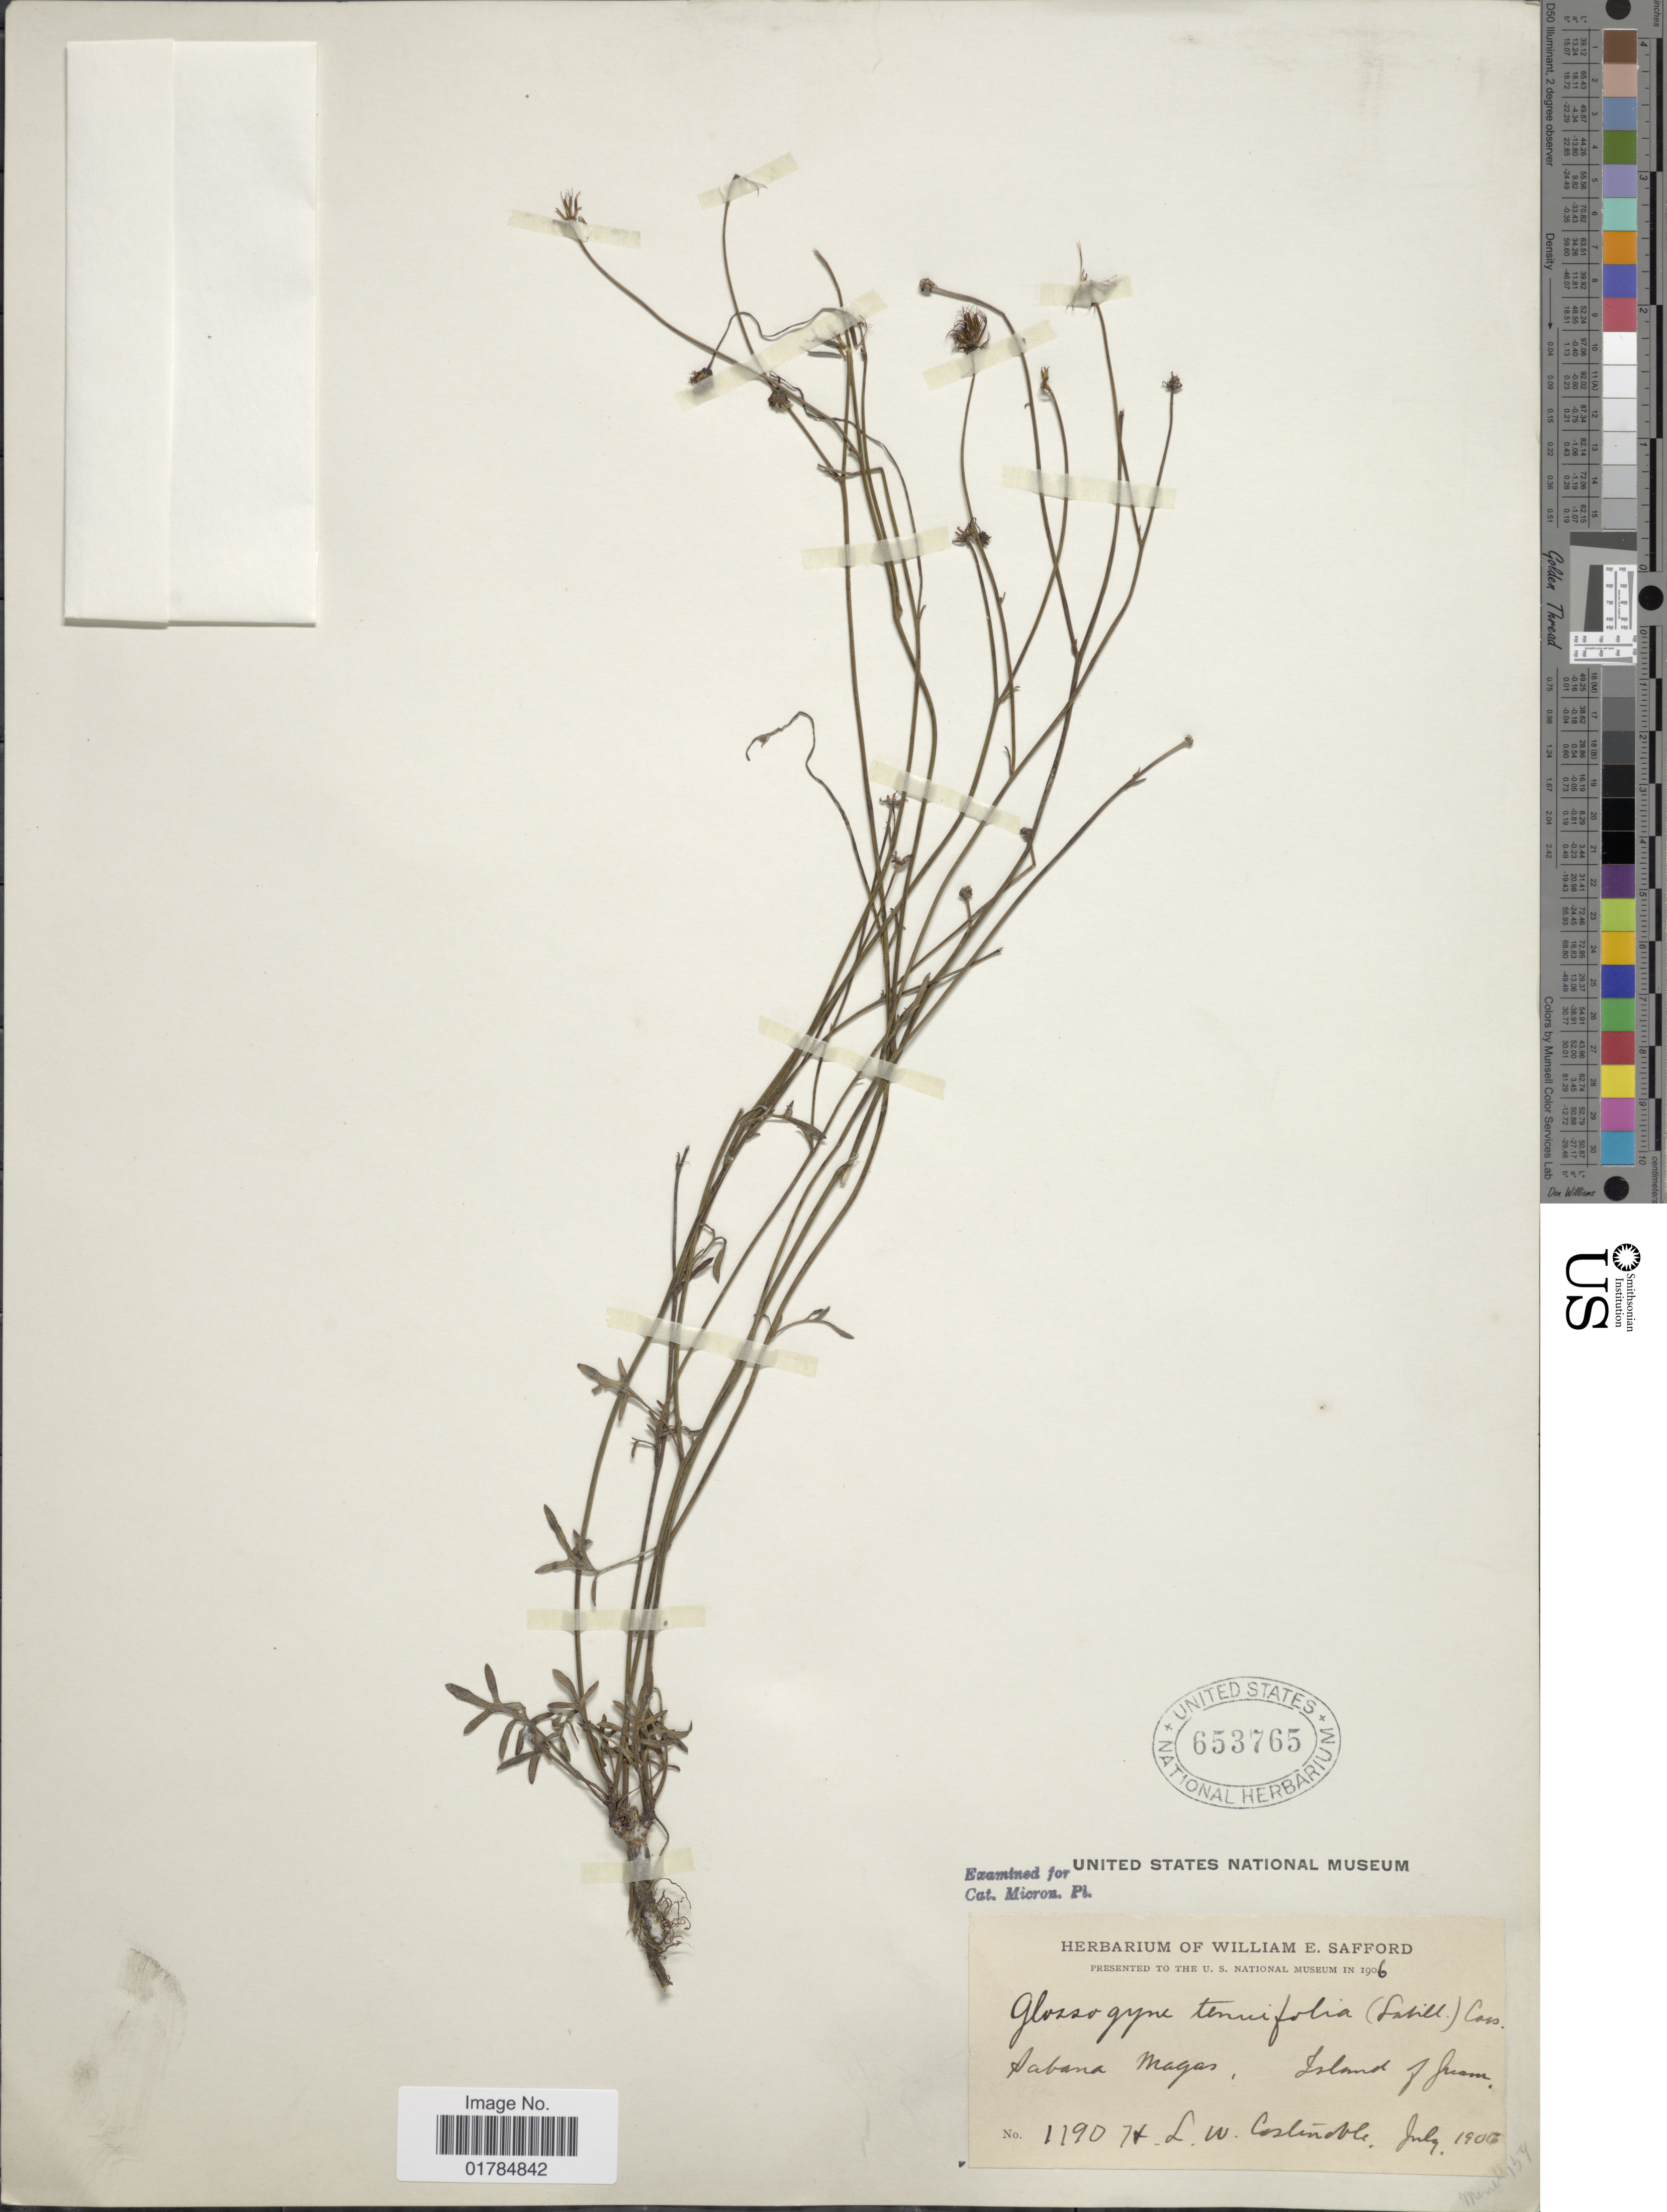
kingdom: Plantae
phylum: Tracheophyta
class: Magnoliopsida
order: Asterales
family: Asteraceae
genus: Glossogyne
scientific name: Glossogyne tenuifolia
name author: (Labill.)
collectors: H. Costenoble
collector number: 1190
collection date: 1906-07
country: Guam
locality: Sabana Magas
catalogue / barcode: US 653765